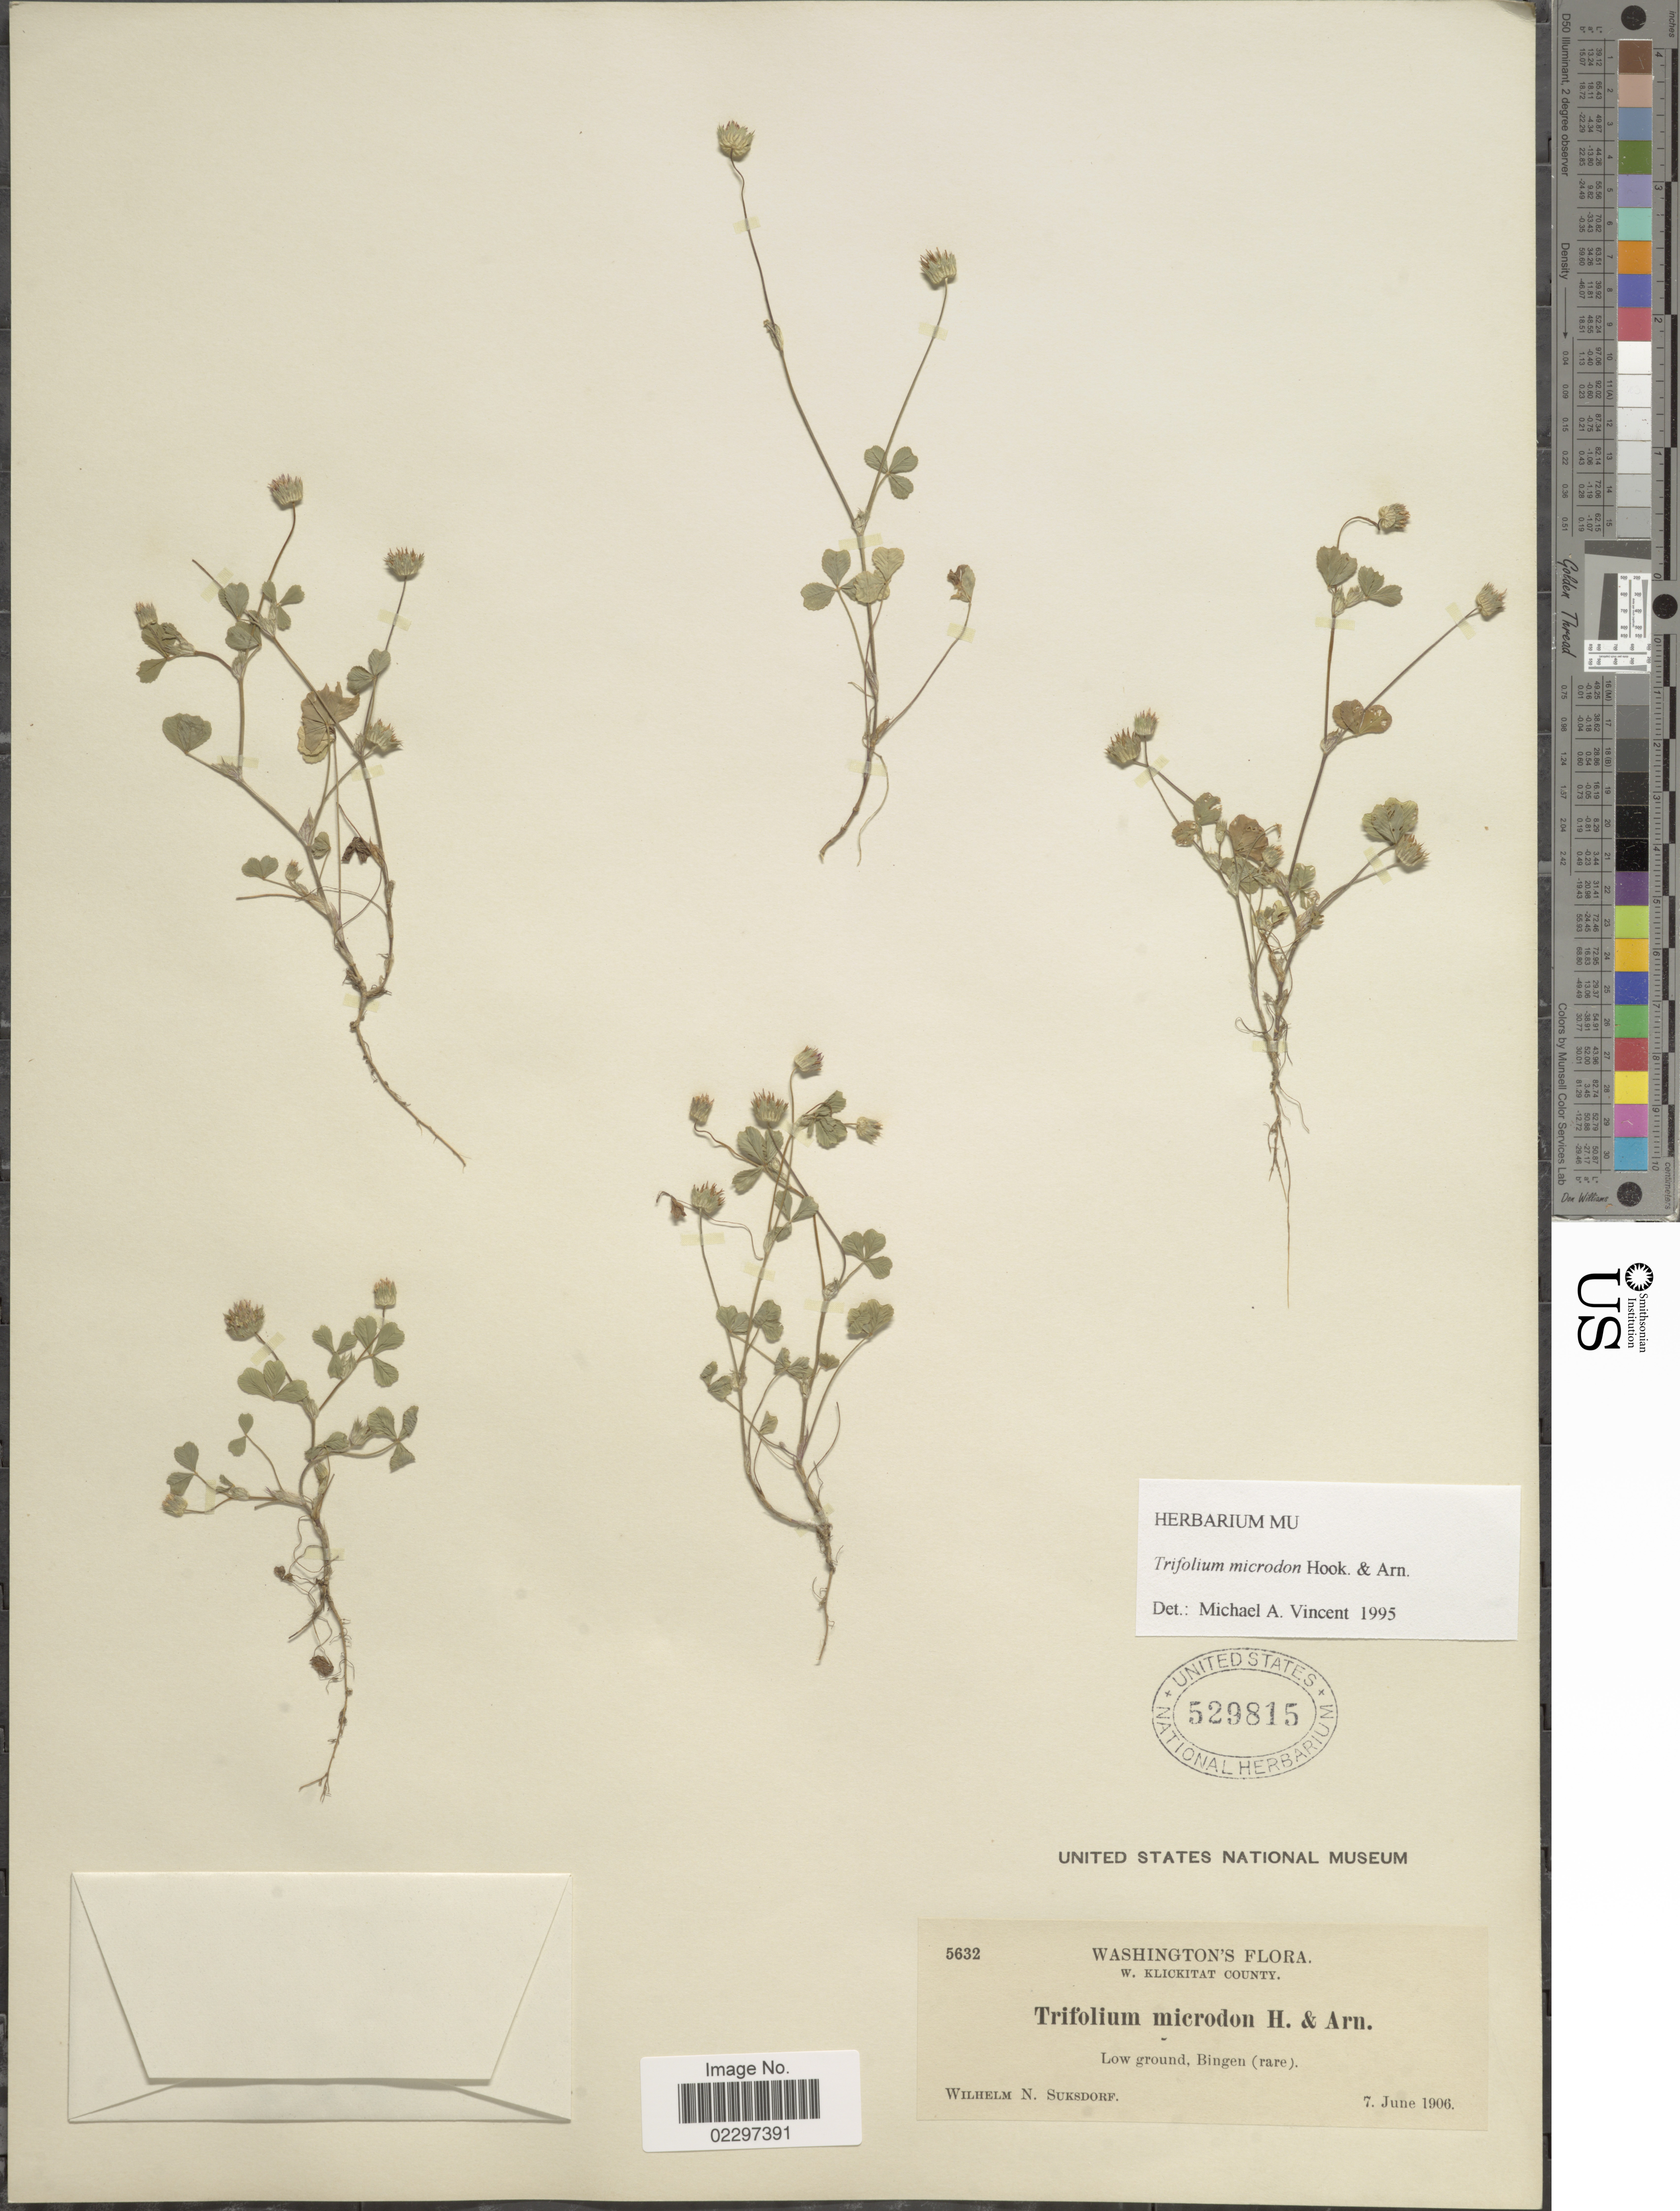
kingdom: Plantae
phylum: Tracheophyta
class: Magnoliopsida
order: Fabales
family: Fabaceae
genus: Trifolium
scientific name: Trifolium microdon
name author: Hook. & Arn.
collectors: W. N. Suksdorf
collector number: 5632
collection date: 1906-06-07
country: United States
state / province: Washington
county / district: Klickitat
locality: W. Klickitat County. Low ground, Bingen (rare)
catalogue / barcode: US 529815